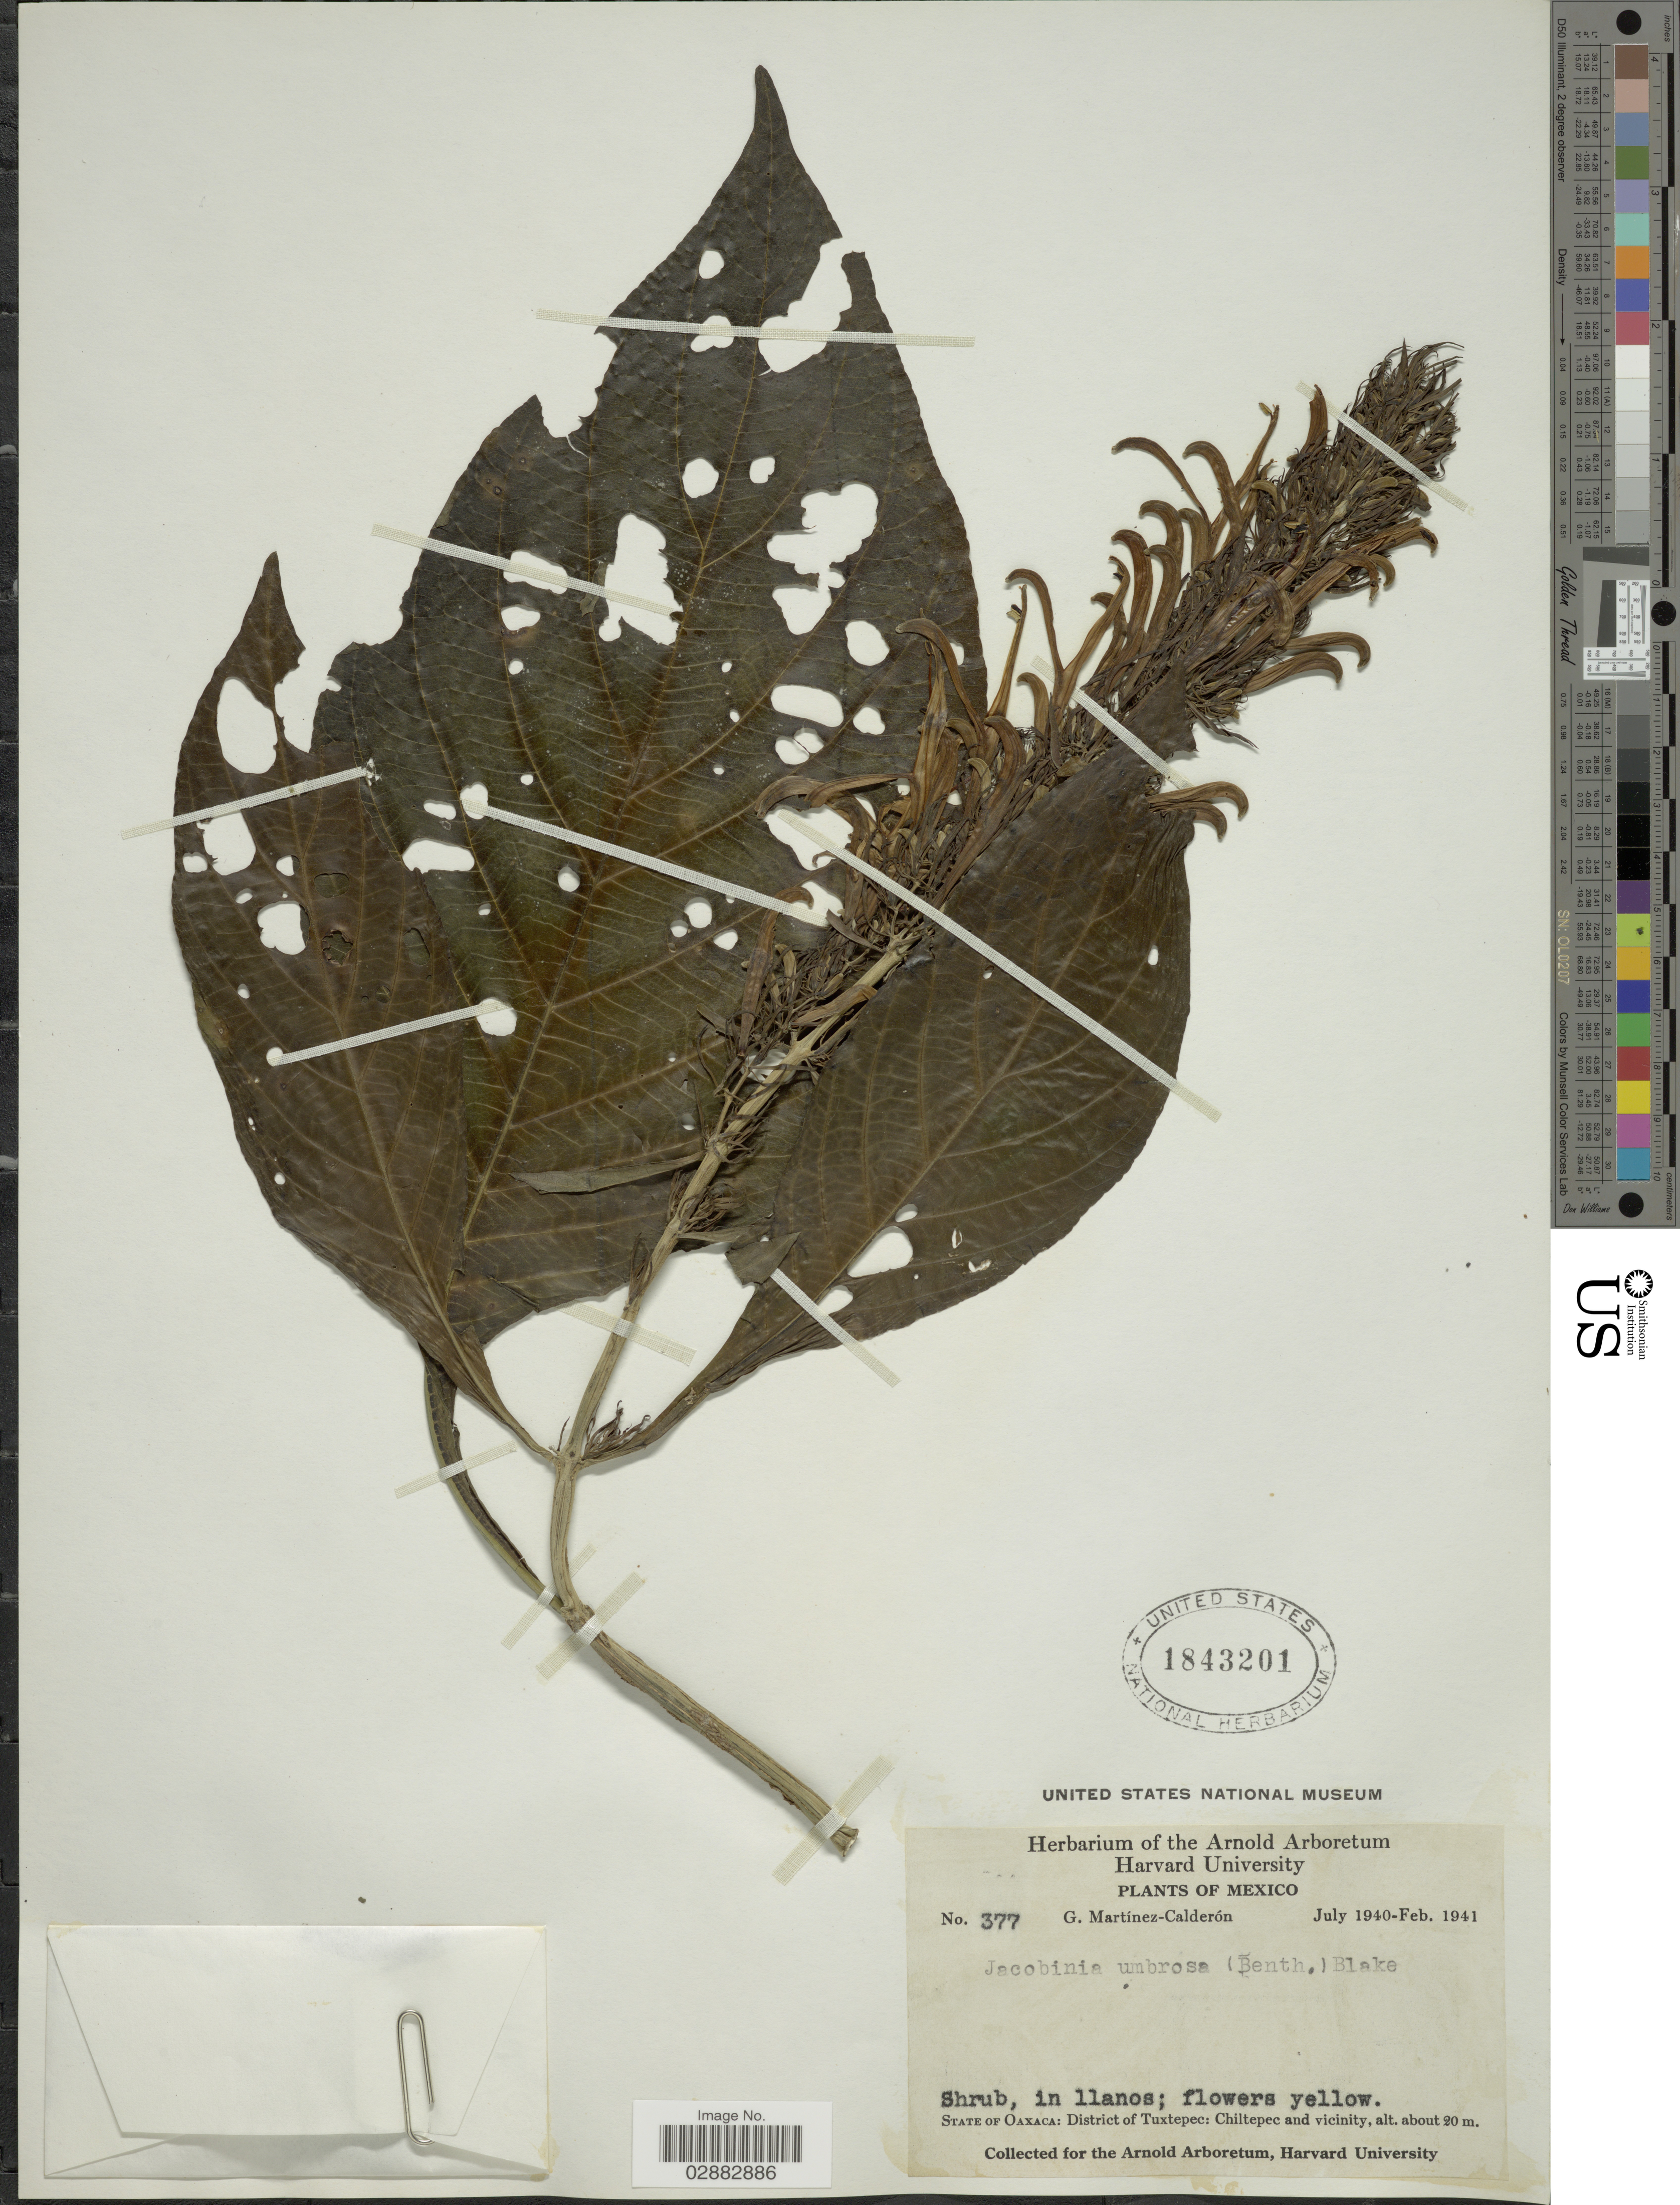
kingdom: Plantae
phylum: Tracheophyta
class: Magnoliopsida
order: Lamiales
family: Acanthaceae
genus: Jacobinia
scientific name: Jacobinia umbrosa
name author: (Benth.) S.F. Blake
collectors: G. Martínez Calderón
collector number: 377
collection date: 1940-07/1941-02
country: Mexico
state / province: Oaxaca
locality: District of Tuxtepec: Chiltepec and vicinity.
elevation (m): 20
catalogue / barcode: US 1843201